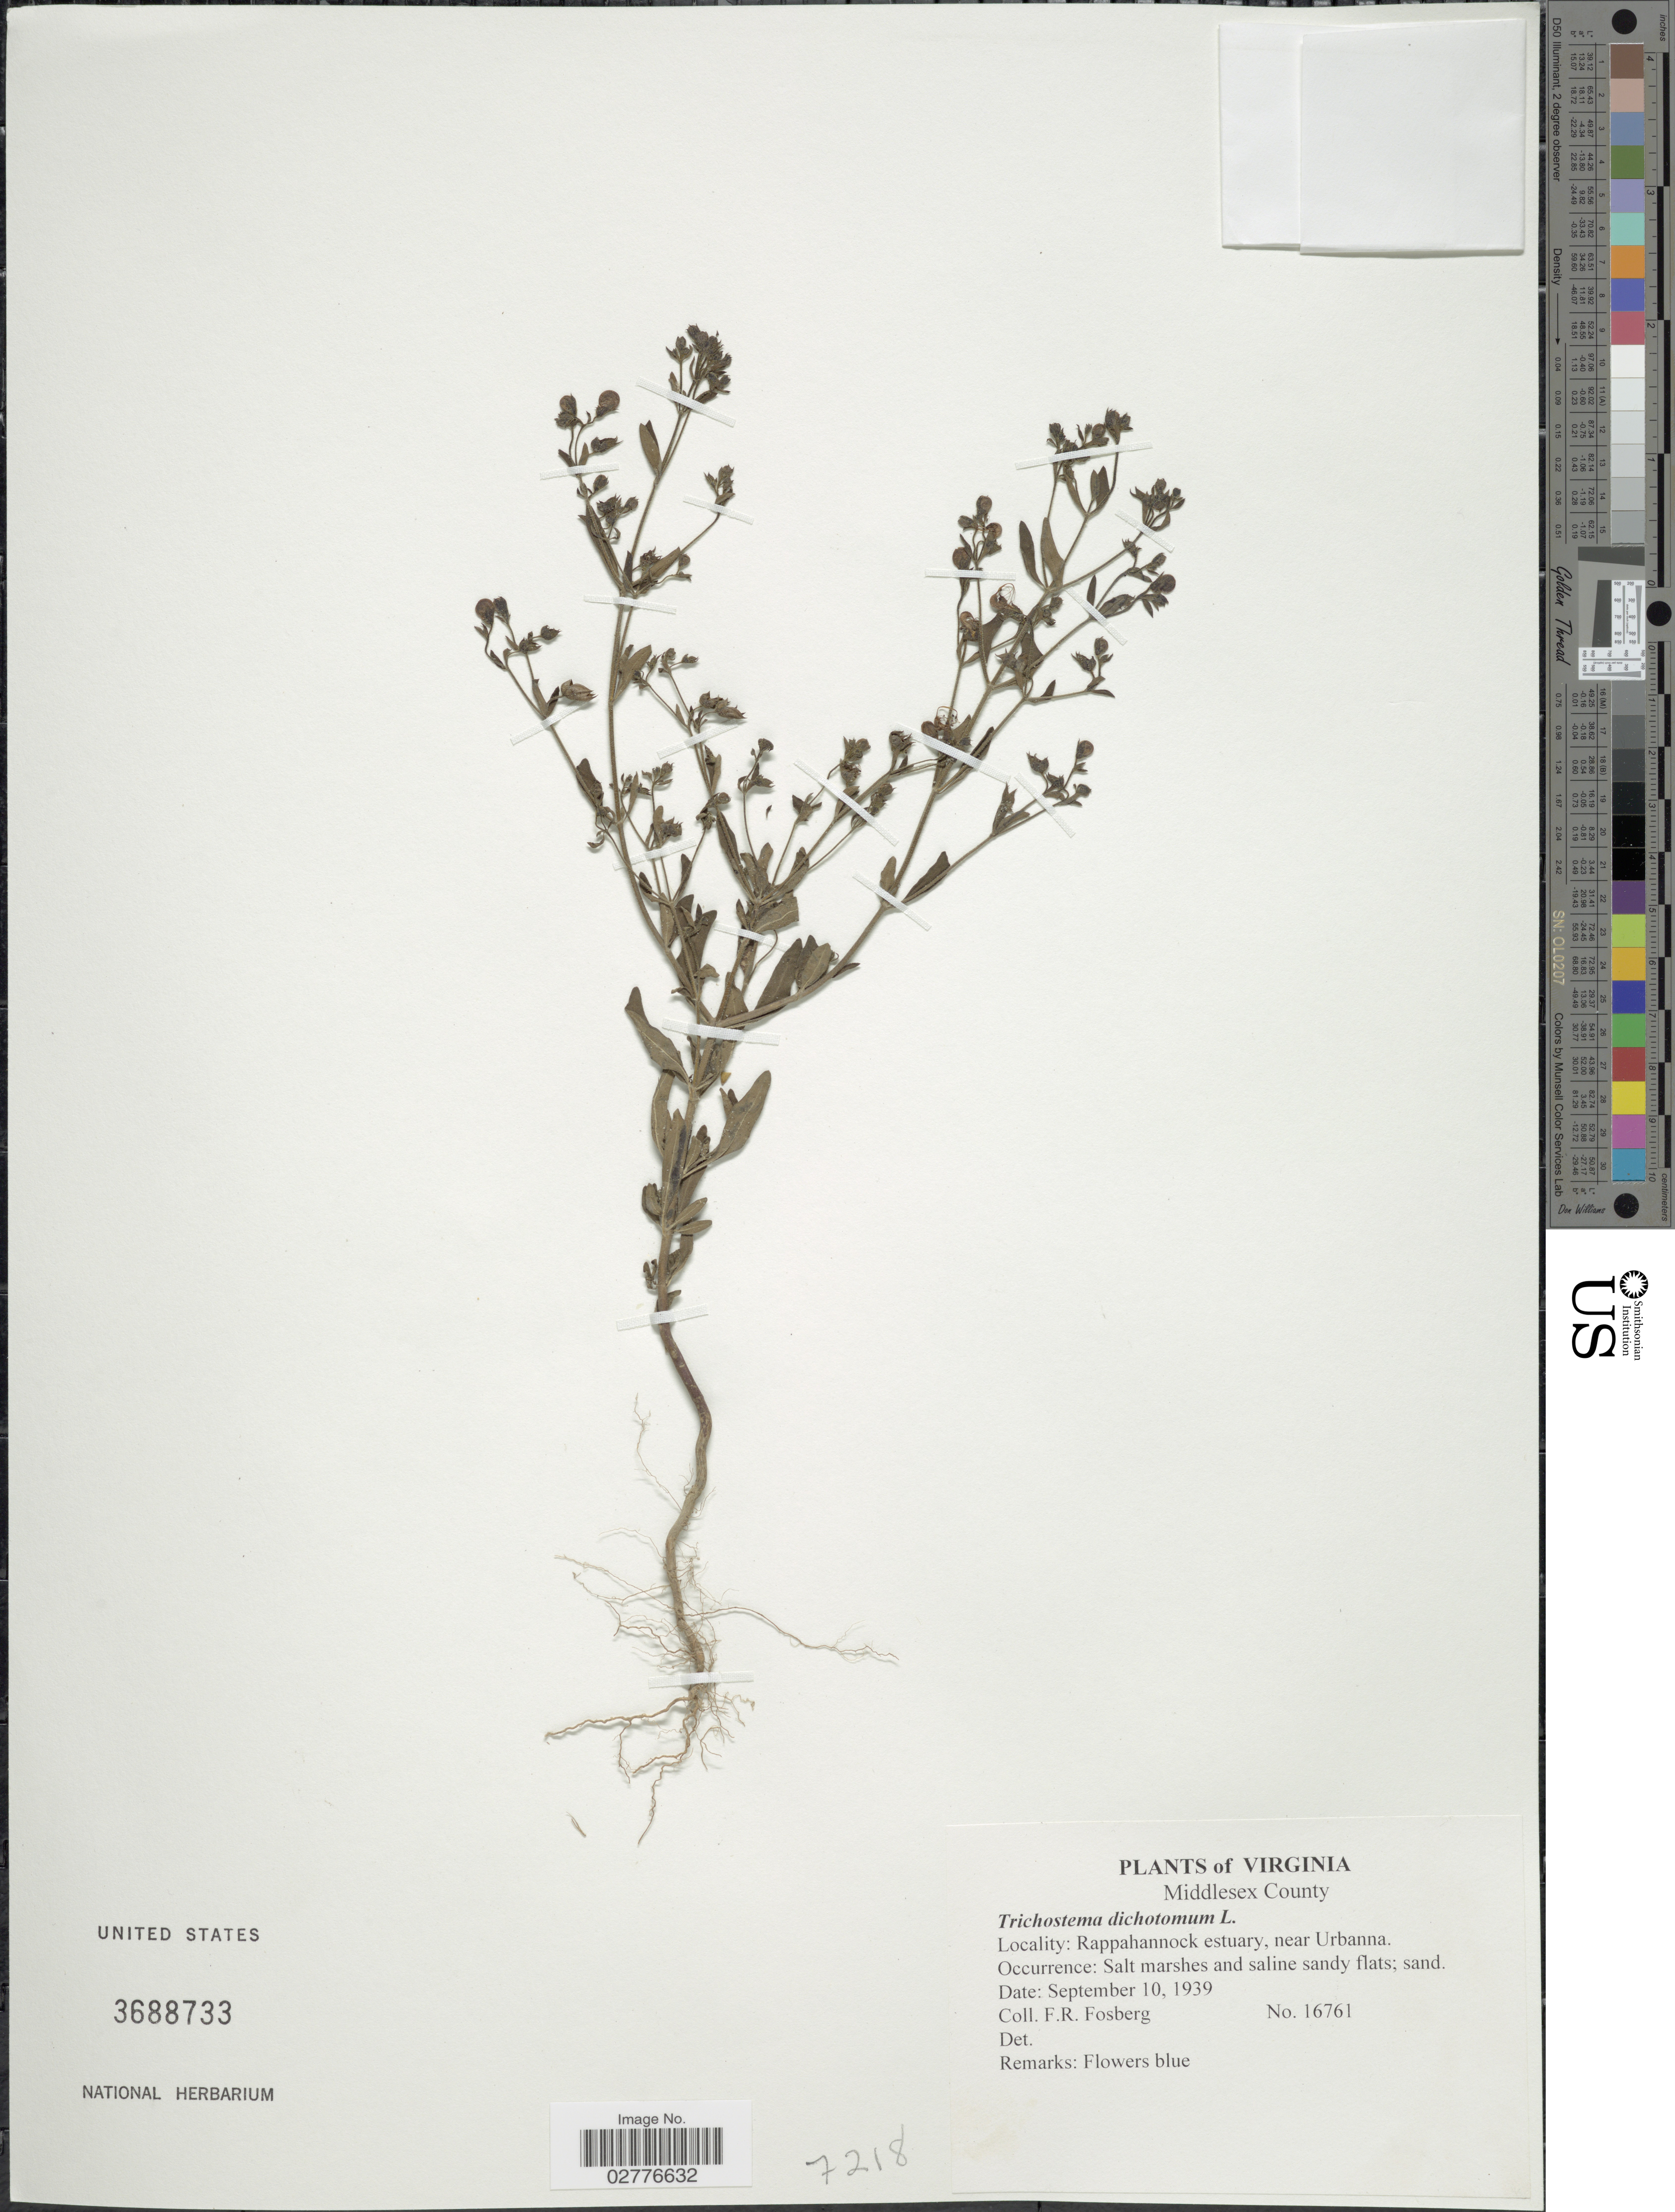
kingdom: Plantae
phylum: Tracheophyta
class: Magnoliopsida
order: Lamiales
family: Lamiaceae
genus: Trichostema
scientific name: Trichostema dichotomum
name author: L.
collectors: F. R. Fosberg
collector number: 16761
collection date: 1939-09-10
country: United States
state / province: Virginia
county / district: Middlesex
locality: Middlesex County. Rappahannock estuary, near Urbanna.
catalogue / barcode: US 3688733